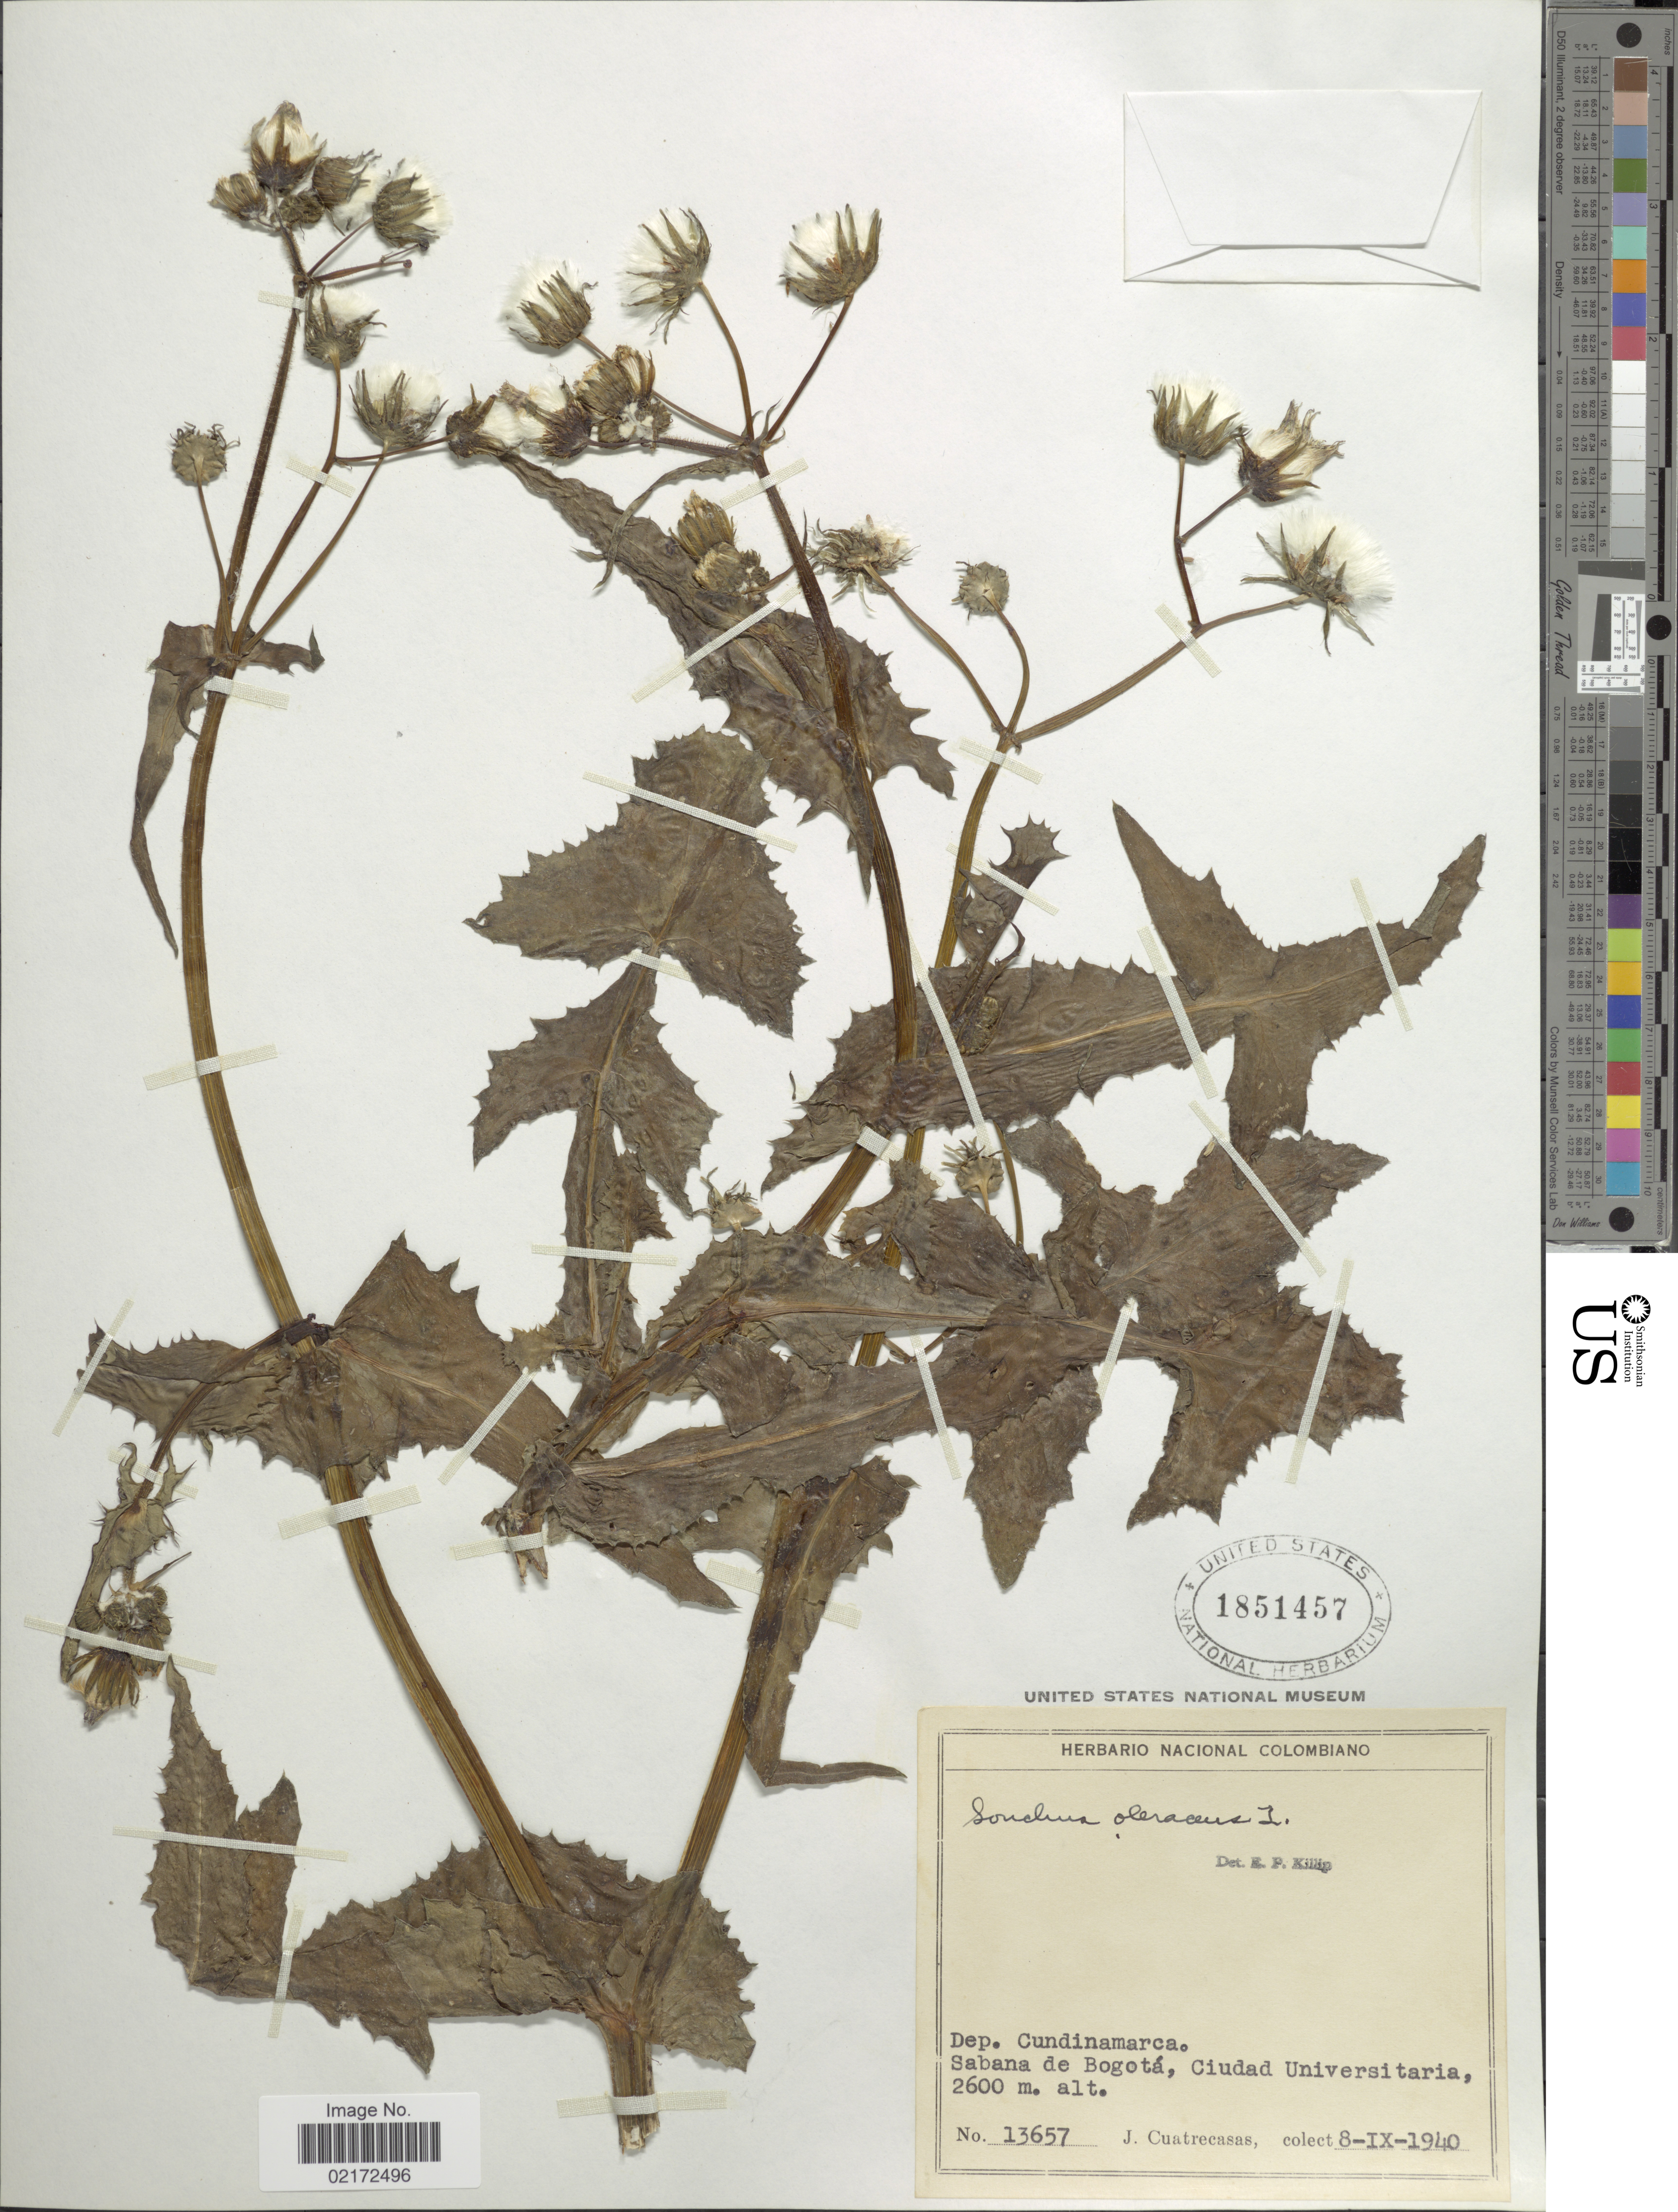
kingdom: Plantae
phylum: Tracheophyta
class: Magnoliopsida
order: Asterales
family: Asteraceae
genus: Sonchus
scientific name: Sonchus oleraceus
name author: L.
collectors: J. Cuatrecasas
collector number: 13657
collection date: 1940-09-08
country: Colombia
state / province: Cundinamarca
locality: Dep. Cundinamarca. Sabana de Bogotá, Ciudad Universitaria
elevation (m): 2600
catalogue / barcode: US 1851457